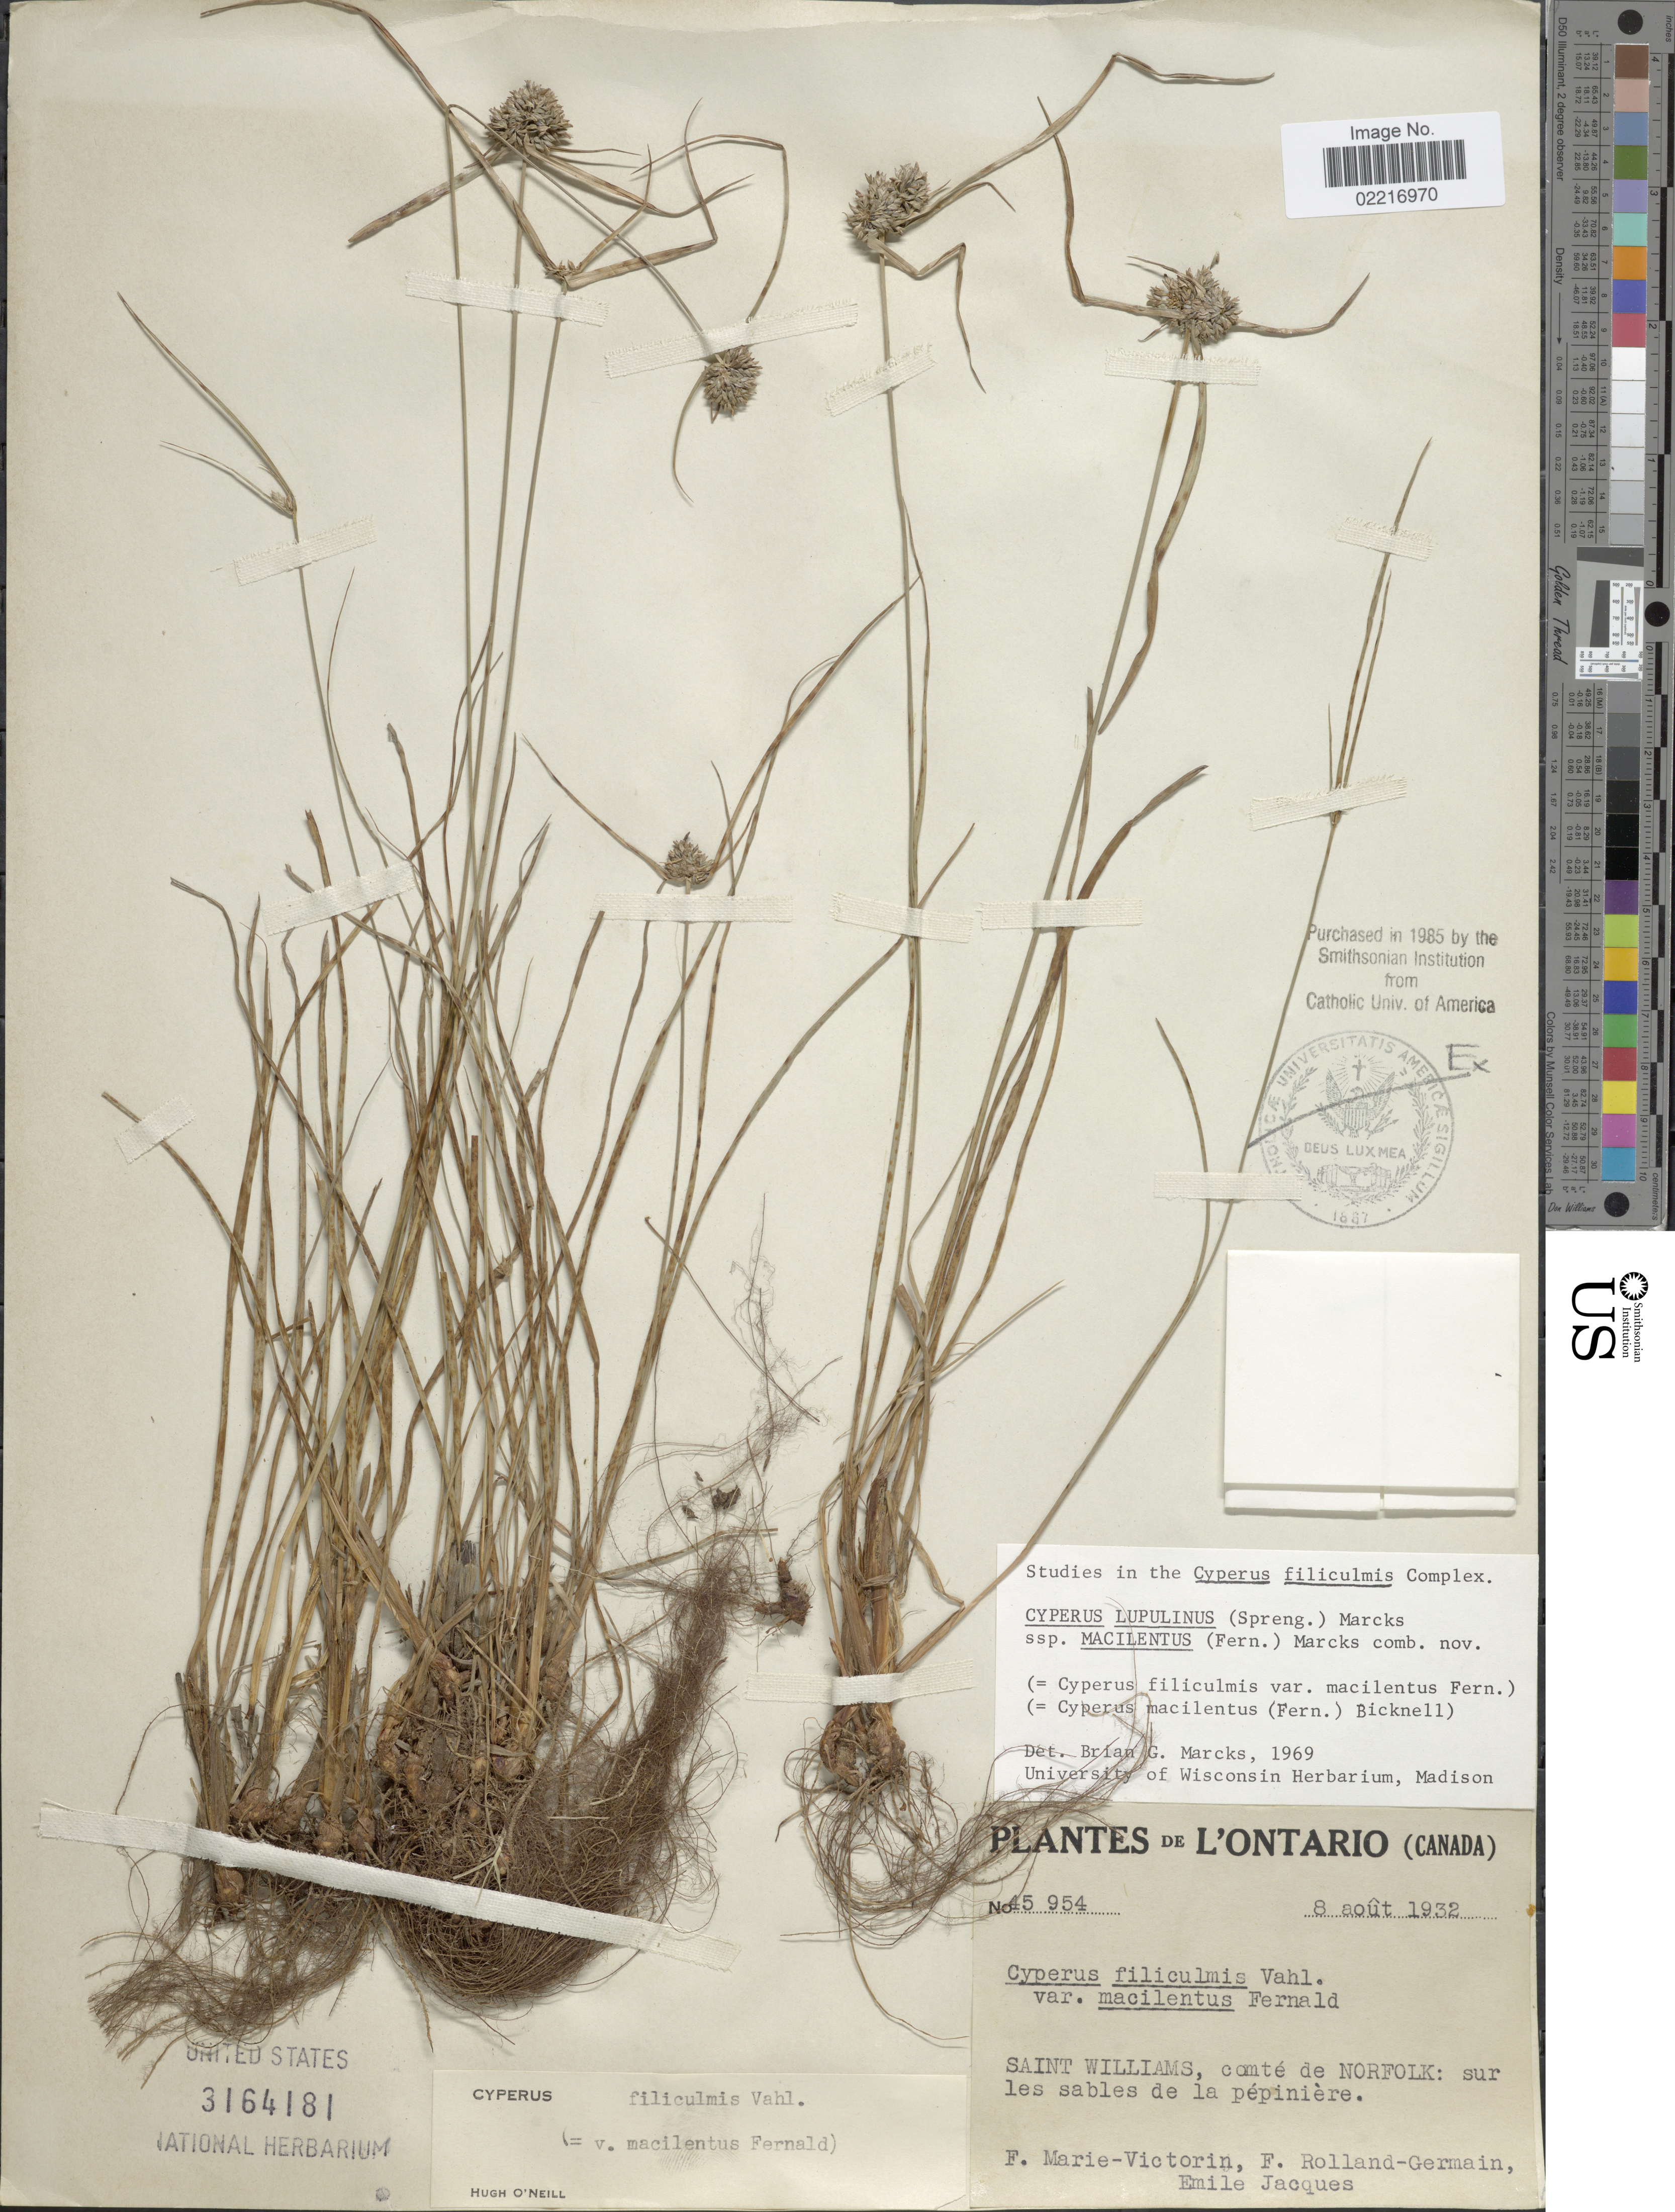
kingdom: Plantae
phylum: Tracheophyta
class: Liliopsida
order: Poales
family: Cyperaceae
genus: Cyperus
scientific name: Cyperus lupulinus subsp. macilentus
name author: (Fernald) Marcks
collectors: F. Marie-Victorin, Rolland-Germain & E. Jacques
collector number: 45954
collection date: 1932-08-08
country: Canada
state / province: Ontario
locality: L'Ontario, Saint Williams, comte de Norfolk: sur les sables de la pepiniere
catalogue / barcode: US 3164181